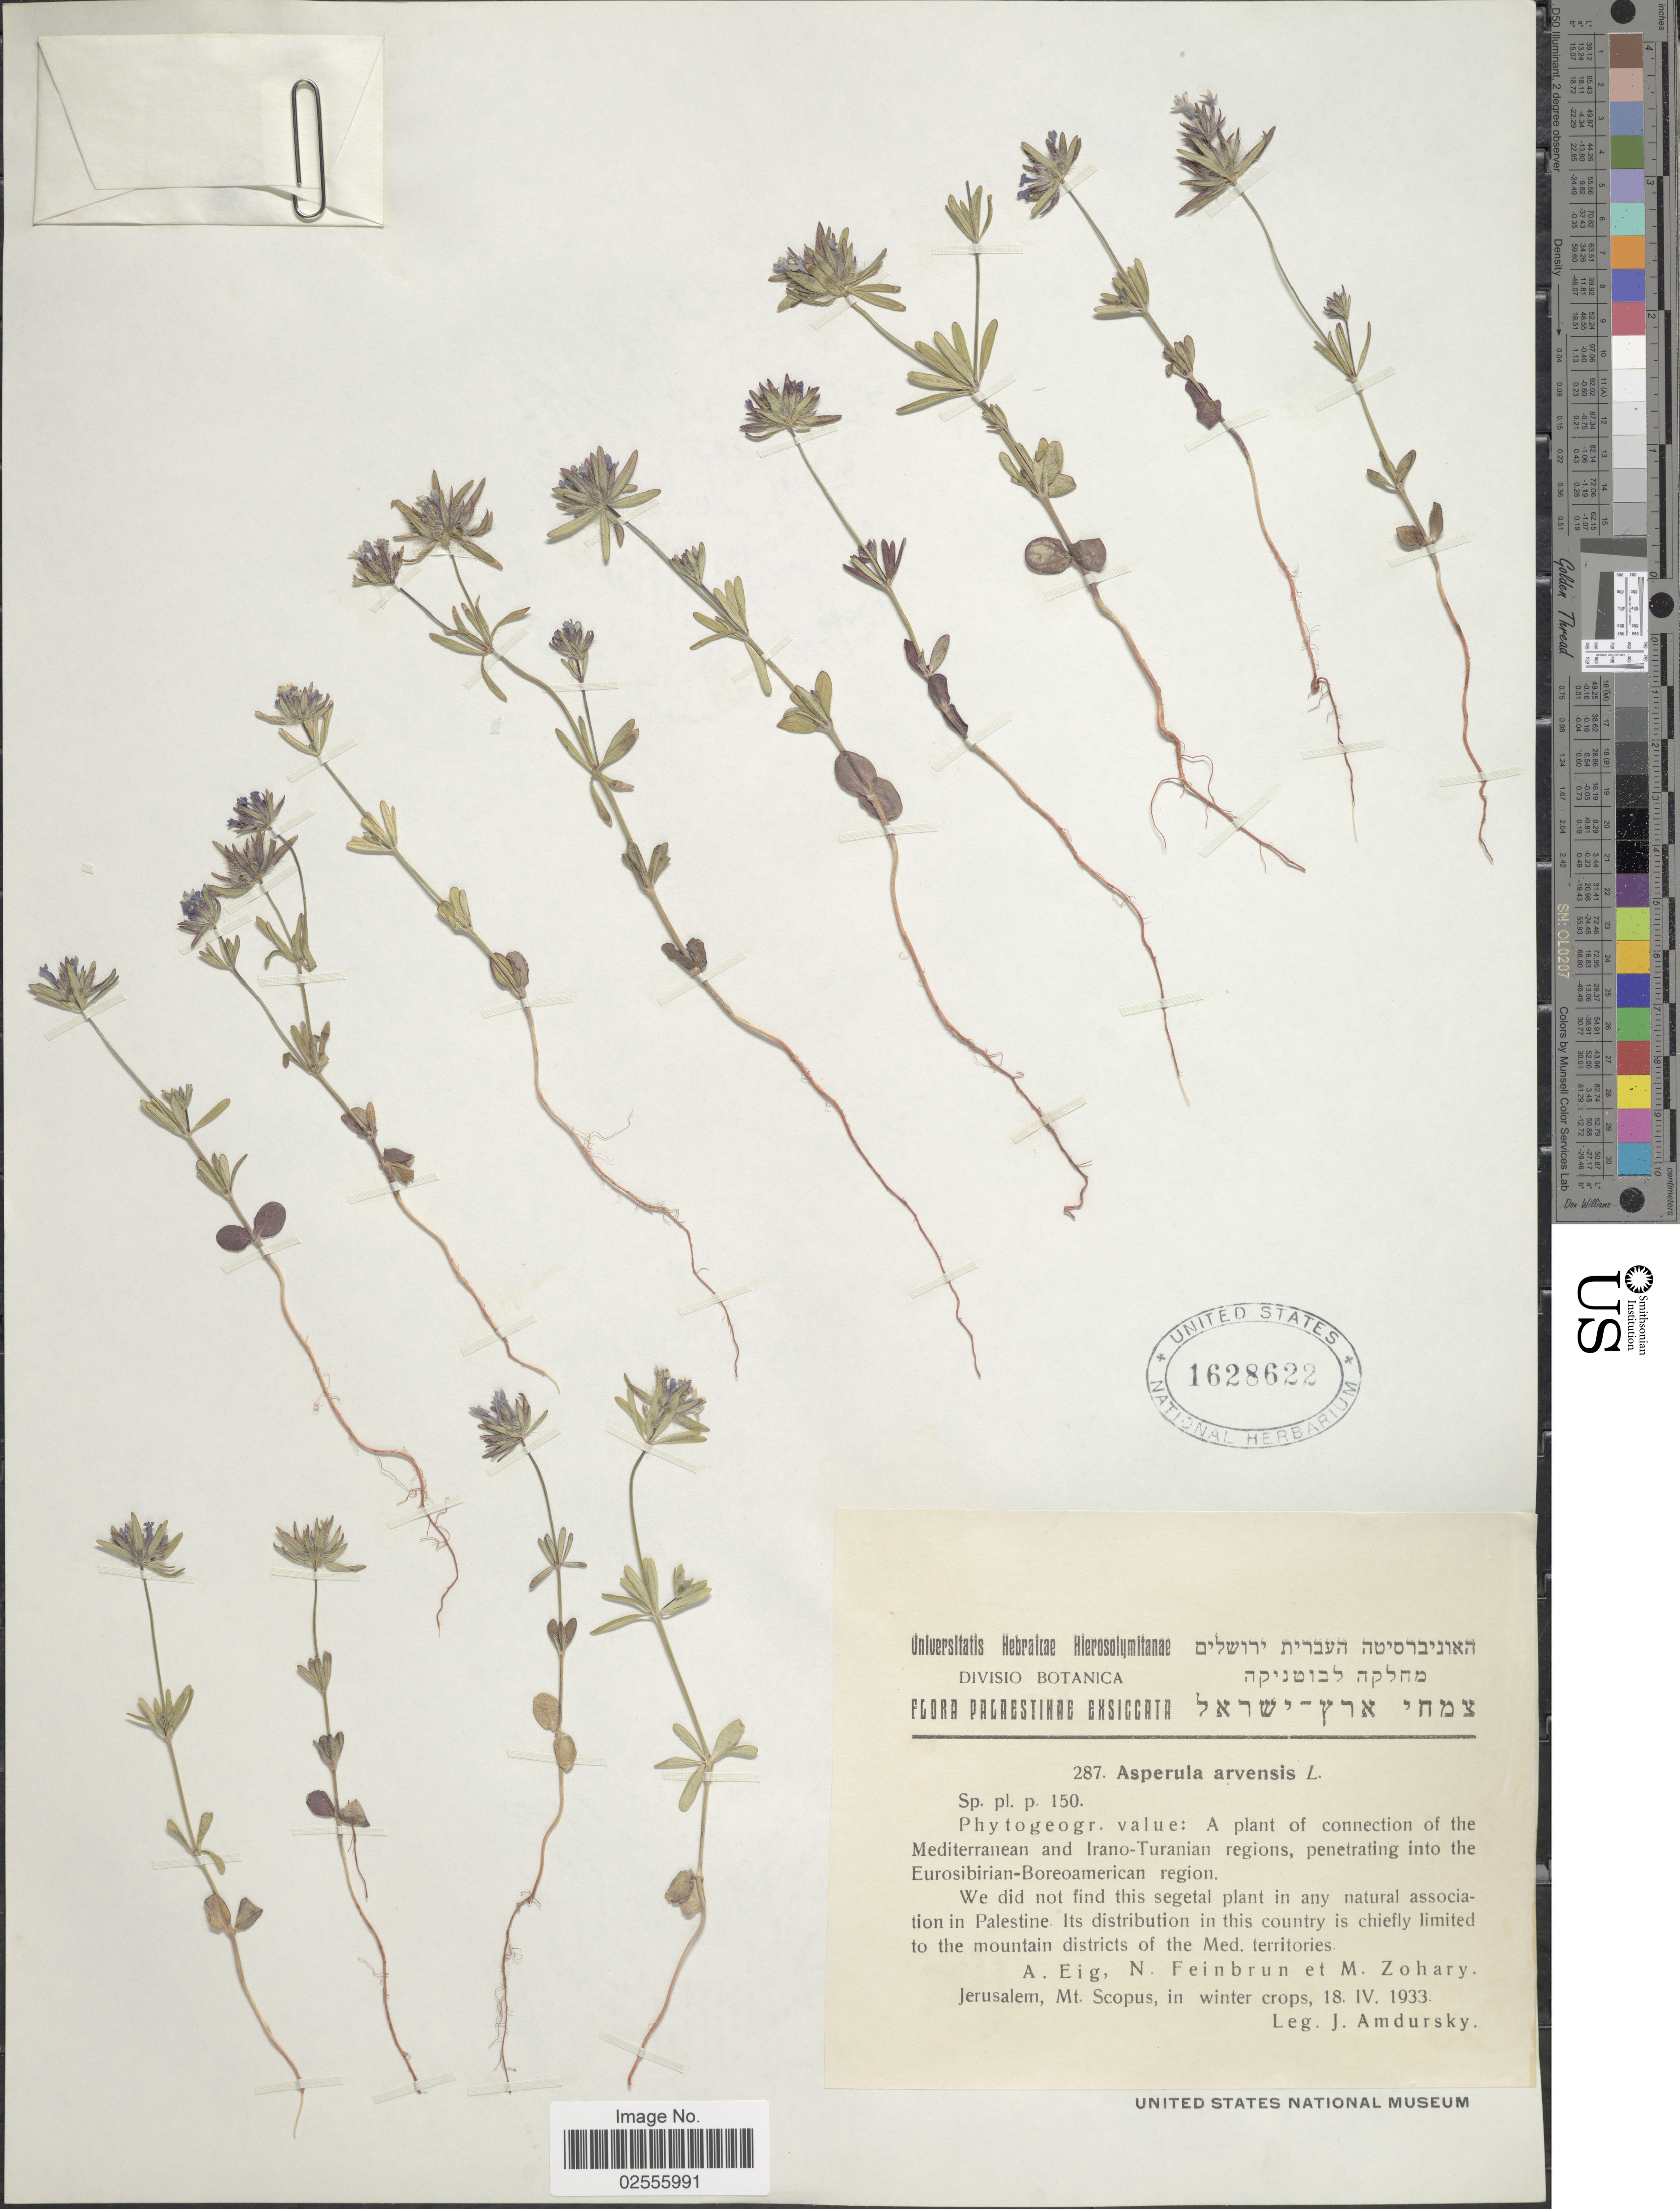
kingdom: Plantae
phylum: Tracheophyta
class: Magnoliopsida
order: Gentianales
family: Rubiaceae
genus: Asperula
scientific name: Asperula arvensis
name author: L.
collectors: I. Amdursky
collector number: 287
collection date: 1933-04-18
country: Israel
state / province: Jerusalem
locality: Mt. Scorpus, in winter crops.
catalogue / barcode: US 1628622